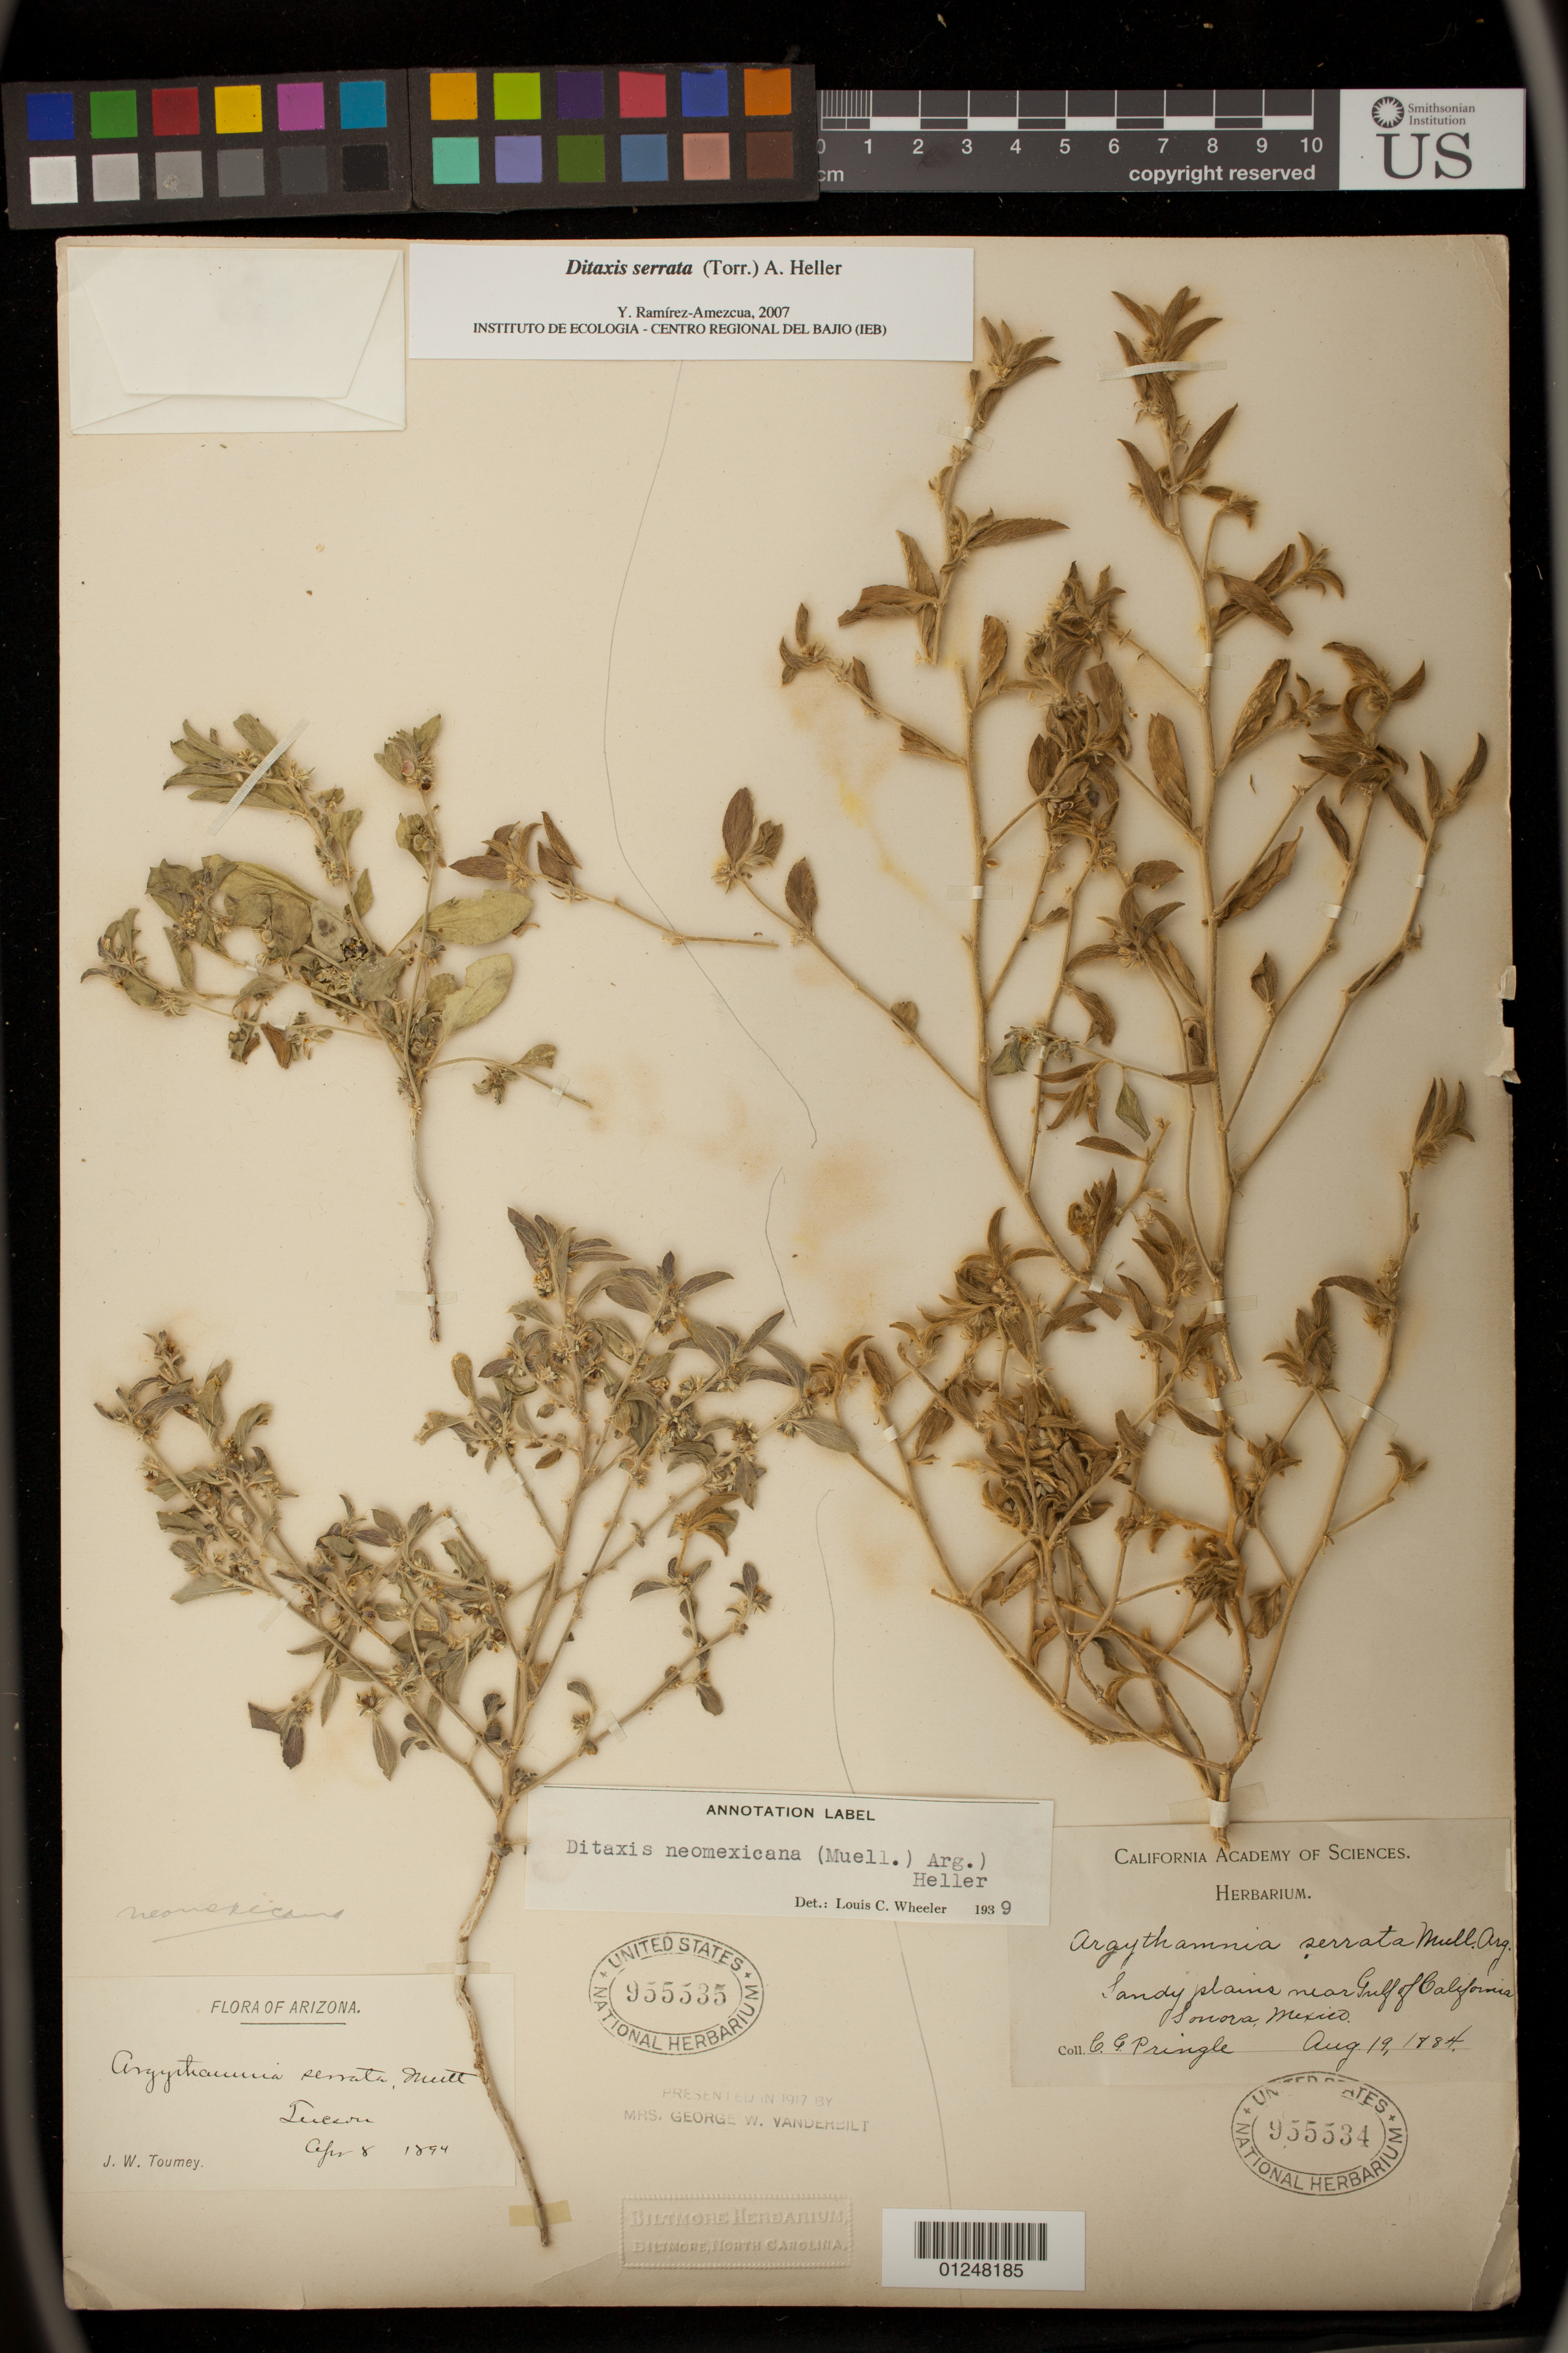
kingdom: Plantae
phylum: Tracheophyta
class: Magnoliopsida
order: Malpighiales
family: Euphorbiaceae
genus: Argythamnia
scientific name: Argythamnia serrata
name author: (Torr.) Müll. Arg.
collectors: J. W. Toumey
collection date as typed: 8 Apr 1892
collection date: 1892-04-08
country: United States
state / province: Arizona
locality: Tucson.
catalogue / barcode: US 955535-2